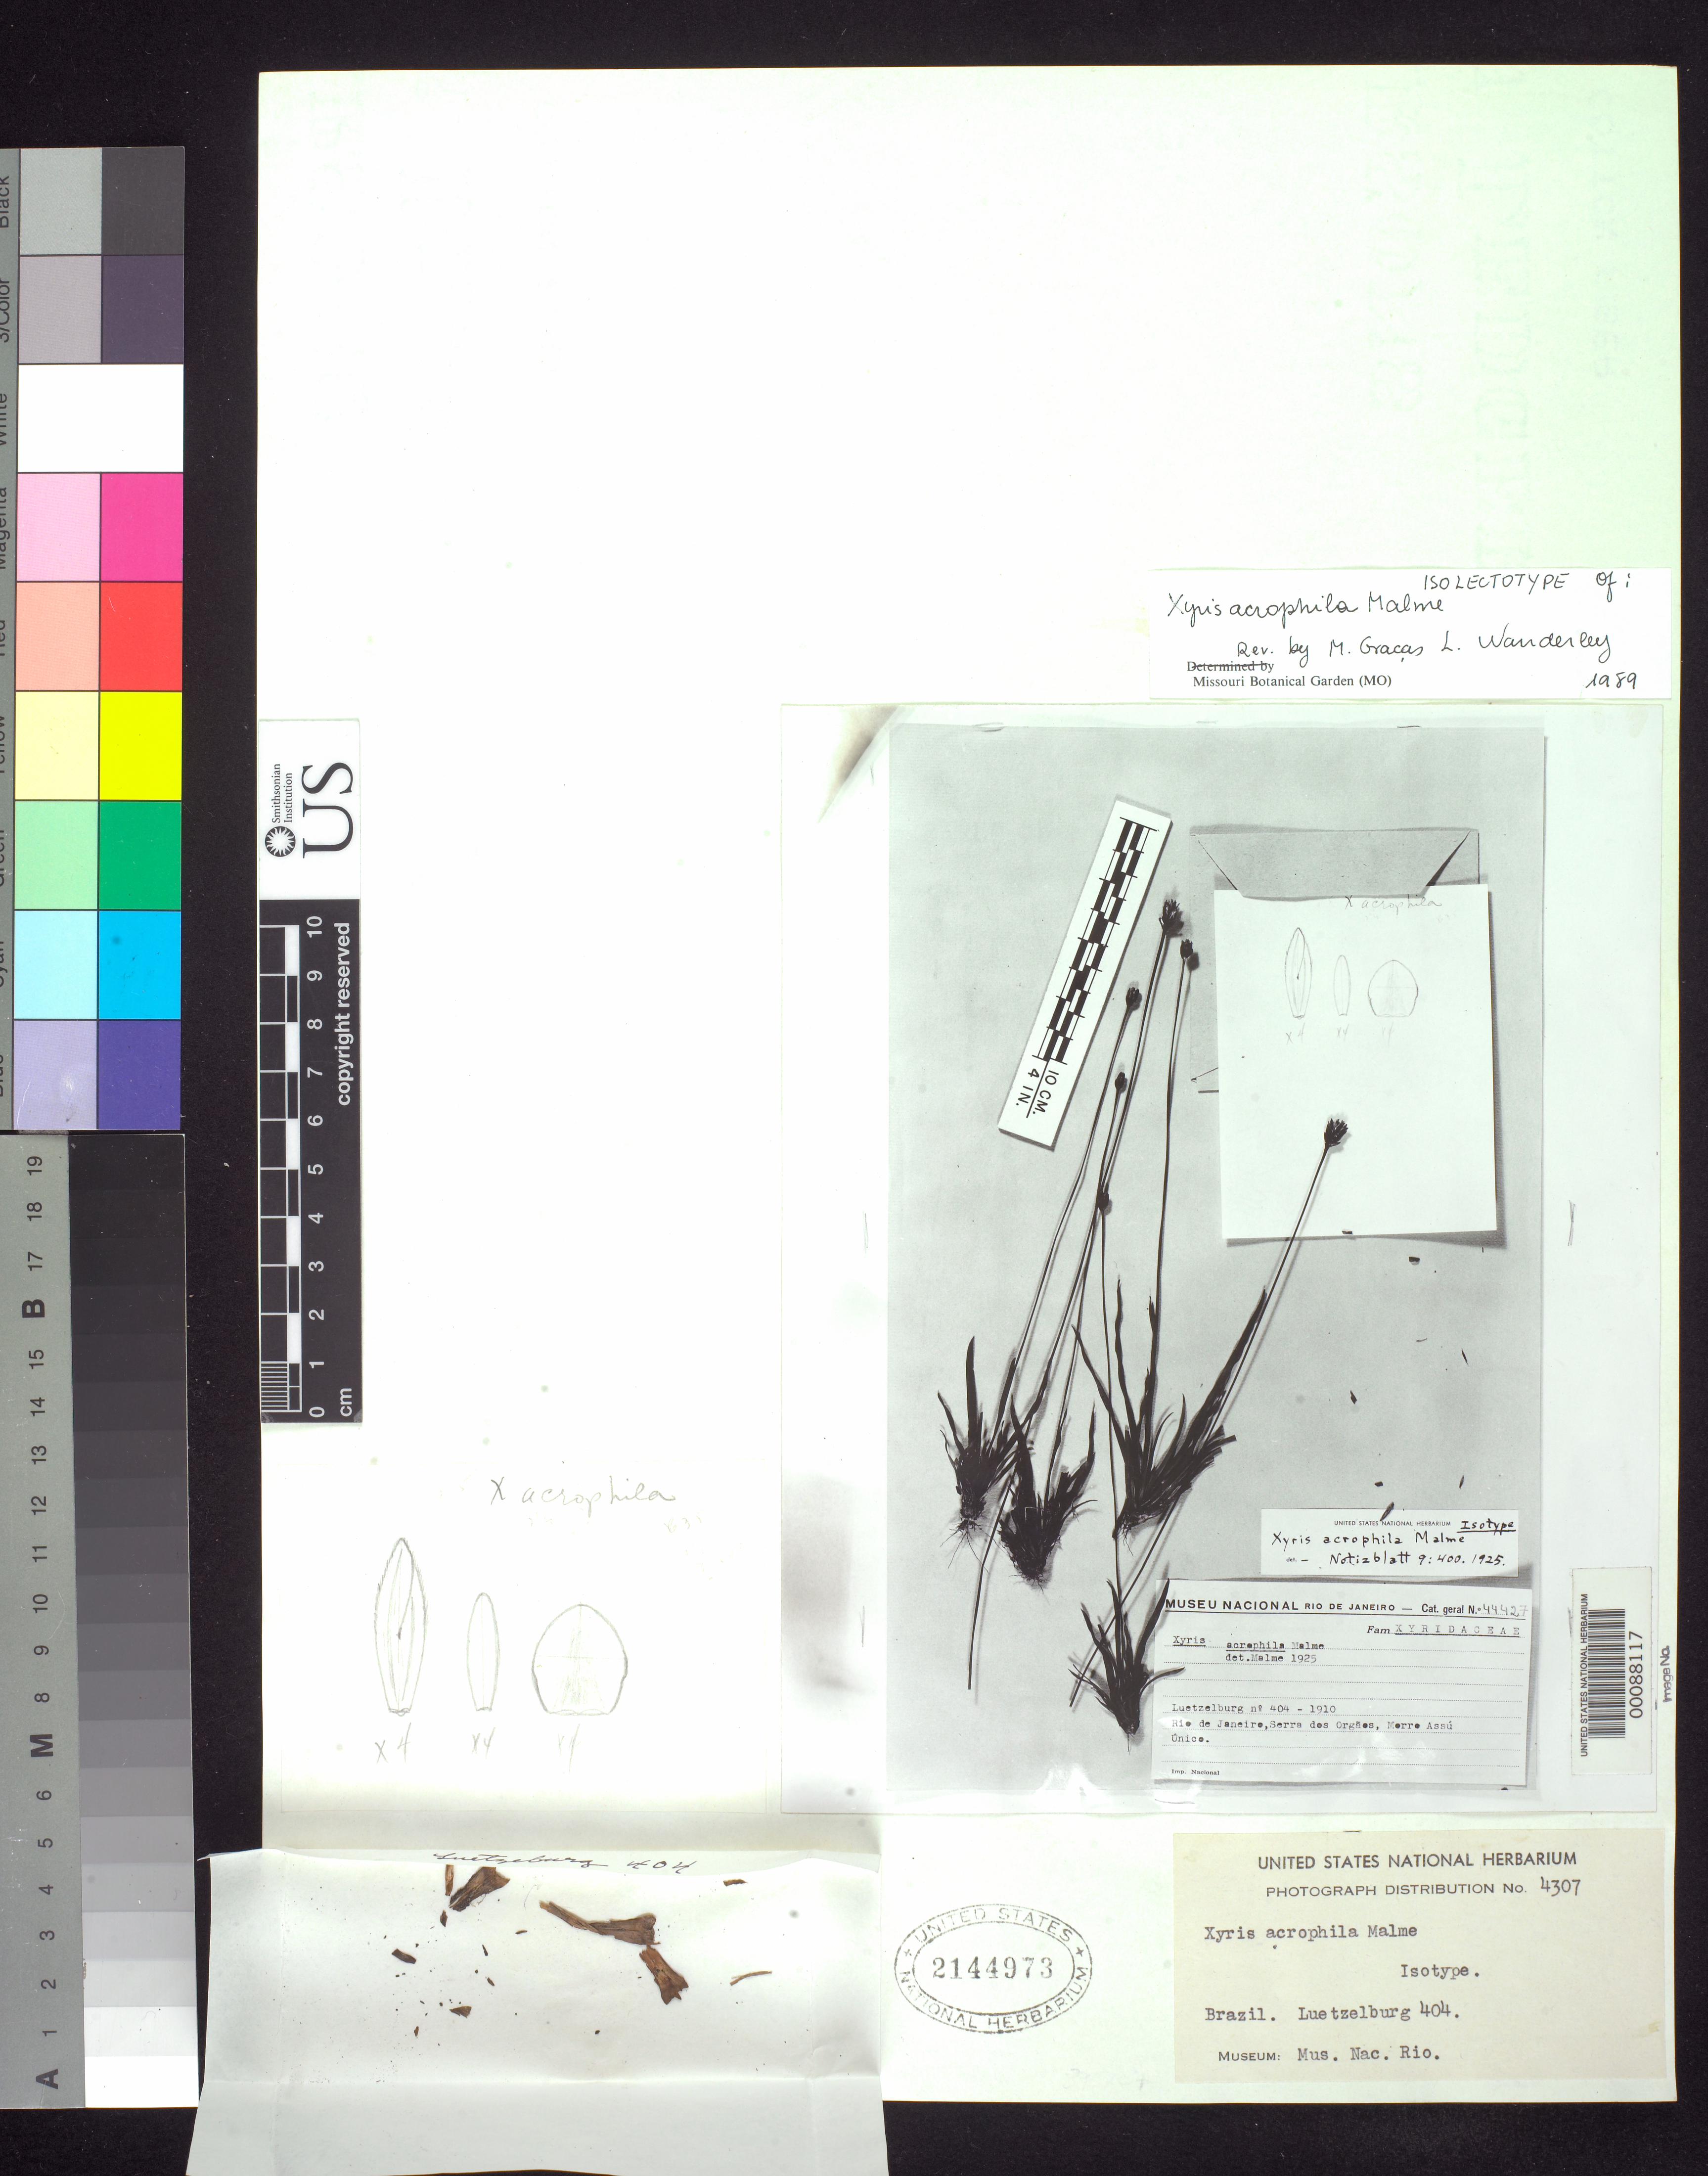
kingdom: Plantae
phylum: Tracheophyta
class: Liliopsida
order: Poales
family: Xyridaceae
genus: Xyris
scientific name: Xyris acrophila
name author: Malme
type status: Isotype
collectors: P. von Luetzelburg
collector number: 404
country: Brazil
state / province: Rio de Janeiro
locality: Serra dos Orgaos, Morro Assu, Unice.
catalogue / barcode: US 2144973